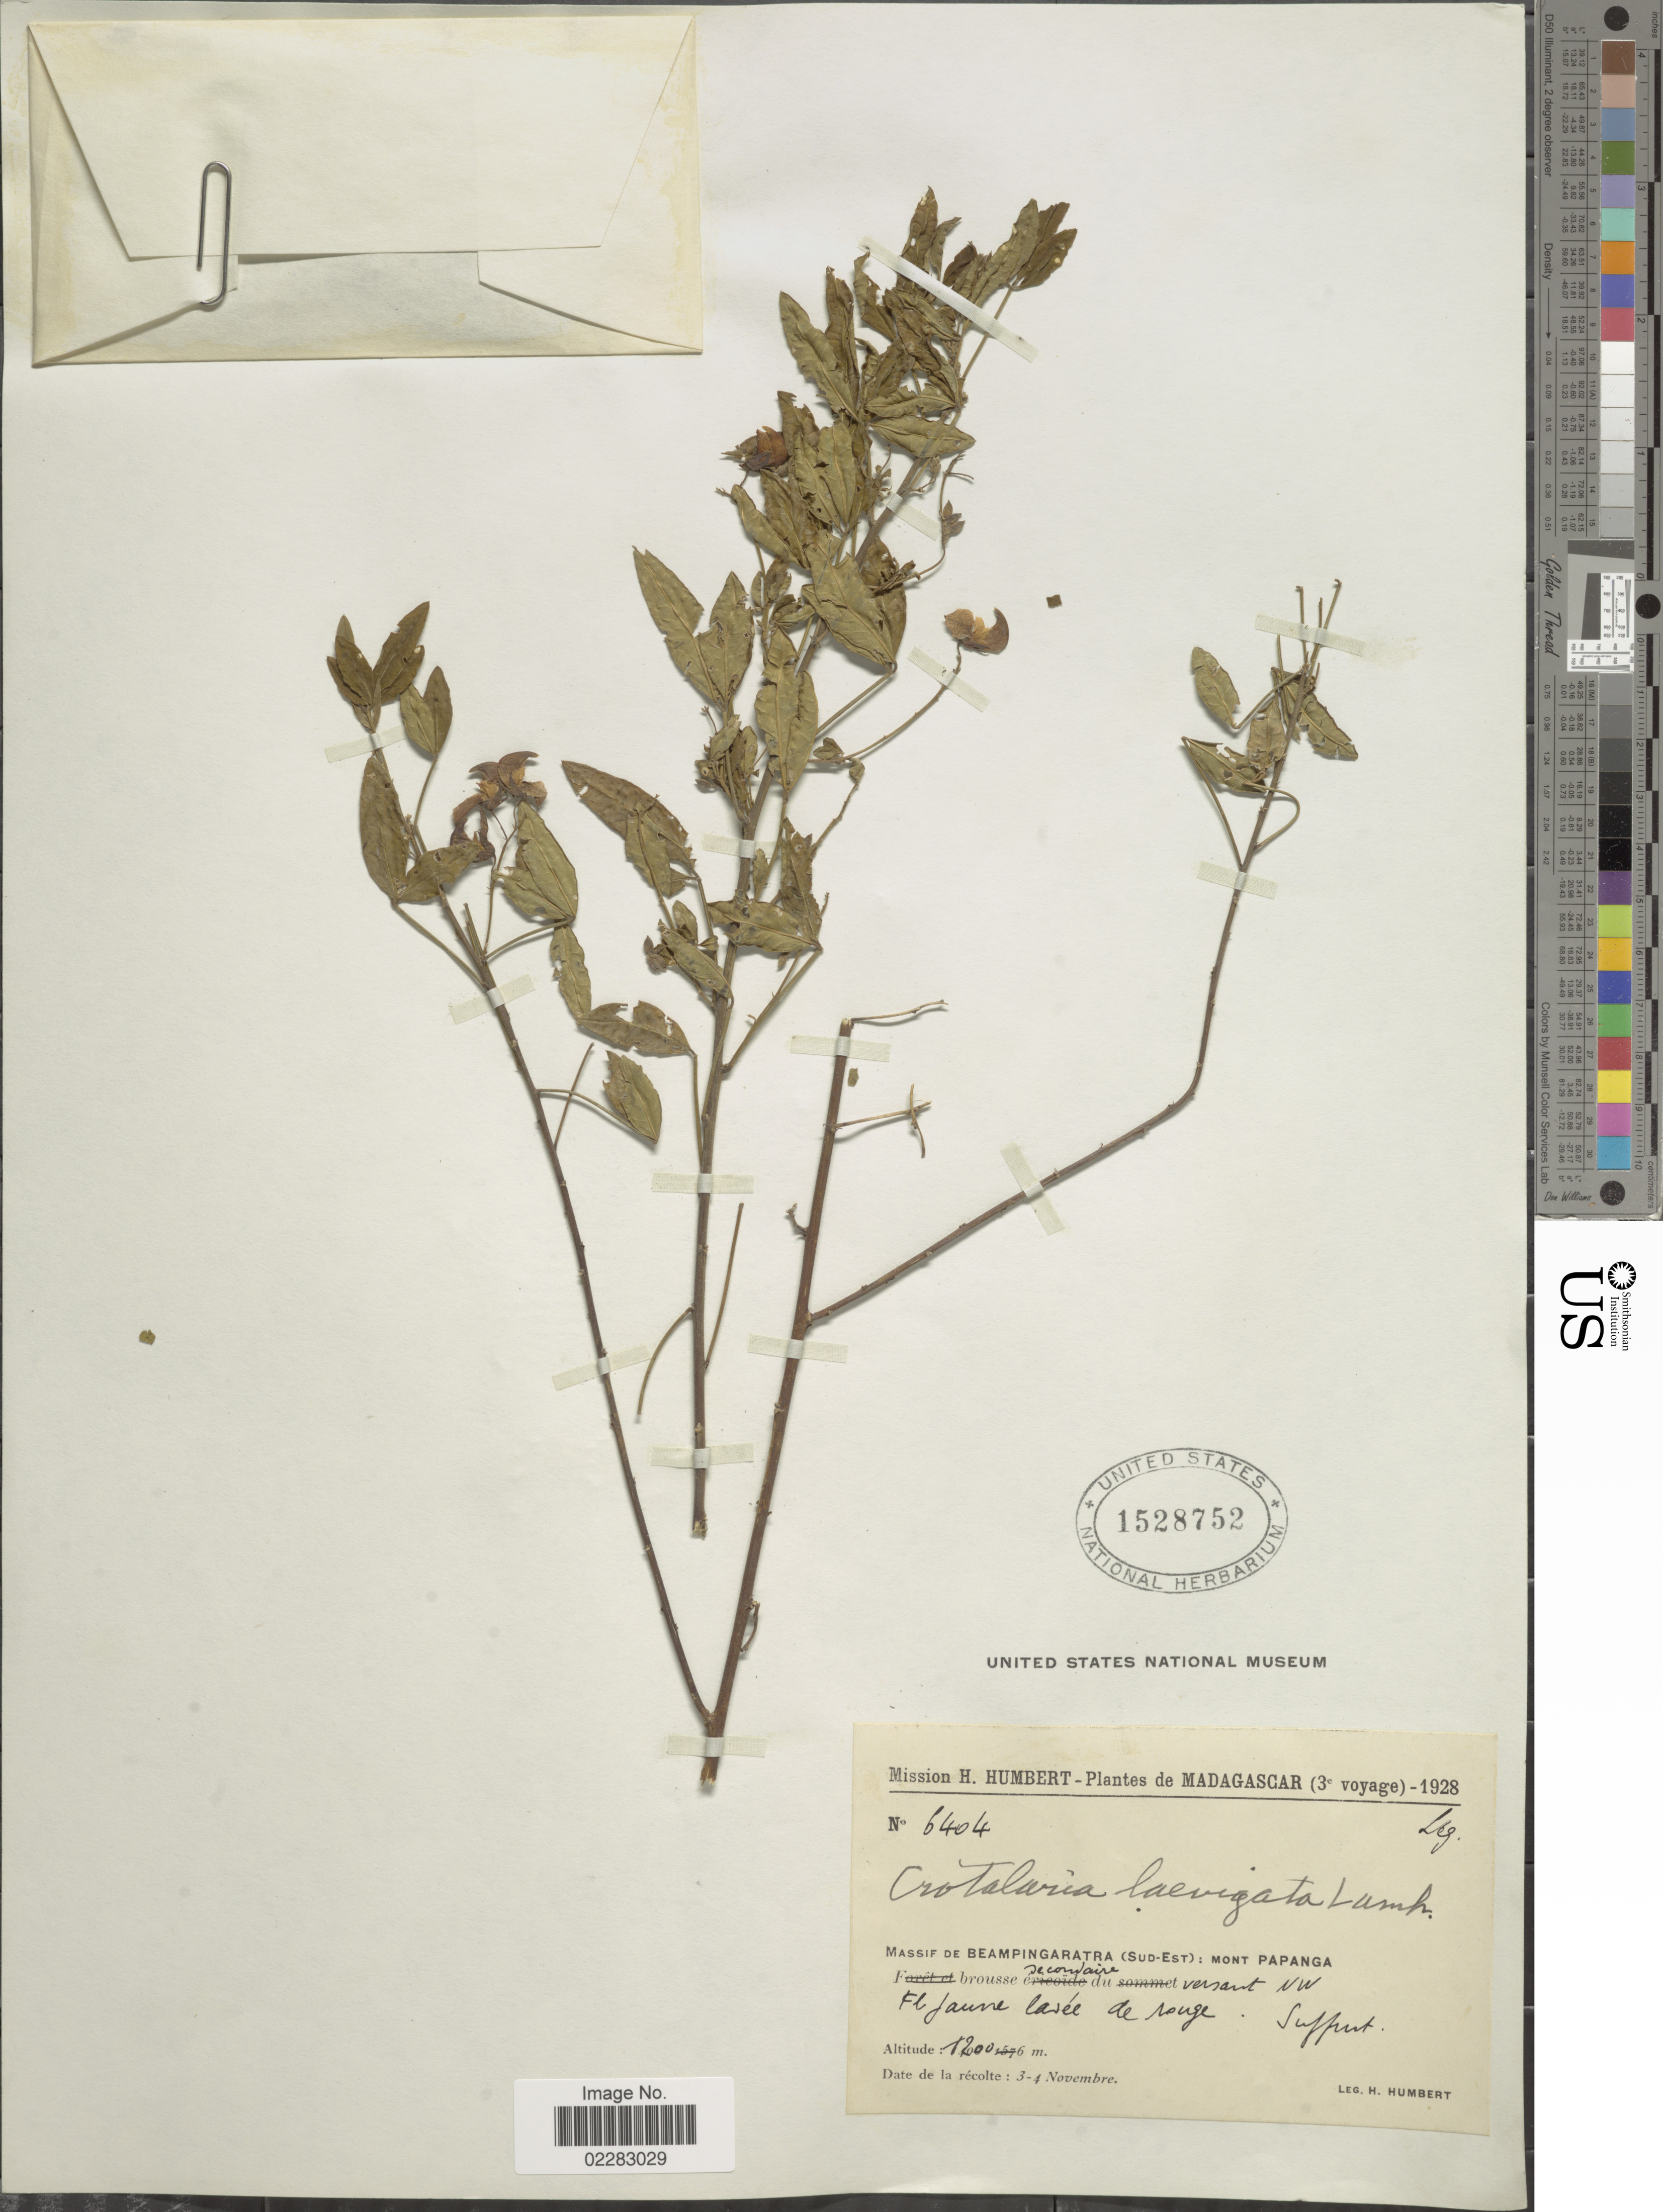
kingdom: Plantae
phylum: Tracheophyta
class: Magnoliopsida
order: Fabales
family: Fabaceae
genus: Crotalaria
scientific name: Crotalaria laevigata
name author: Lam.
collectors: H. Humbert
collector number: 6404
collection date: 1928-11-03/1928-11-04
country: Madagascar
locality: Massif de Beamingaratra (Sud-Est): Mont Papanga.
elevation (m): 1200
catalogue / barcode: US 1528752